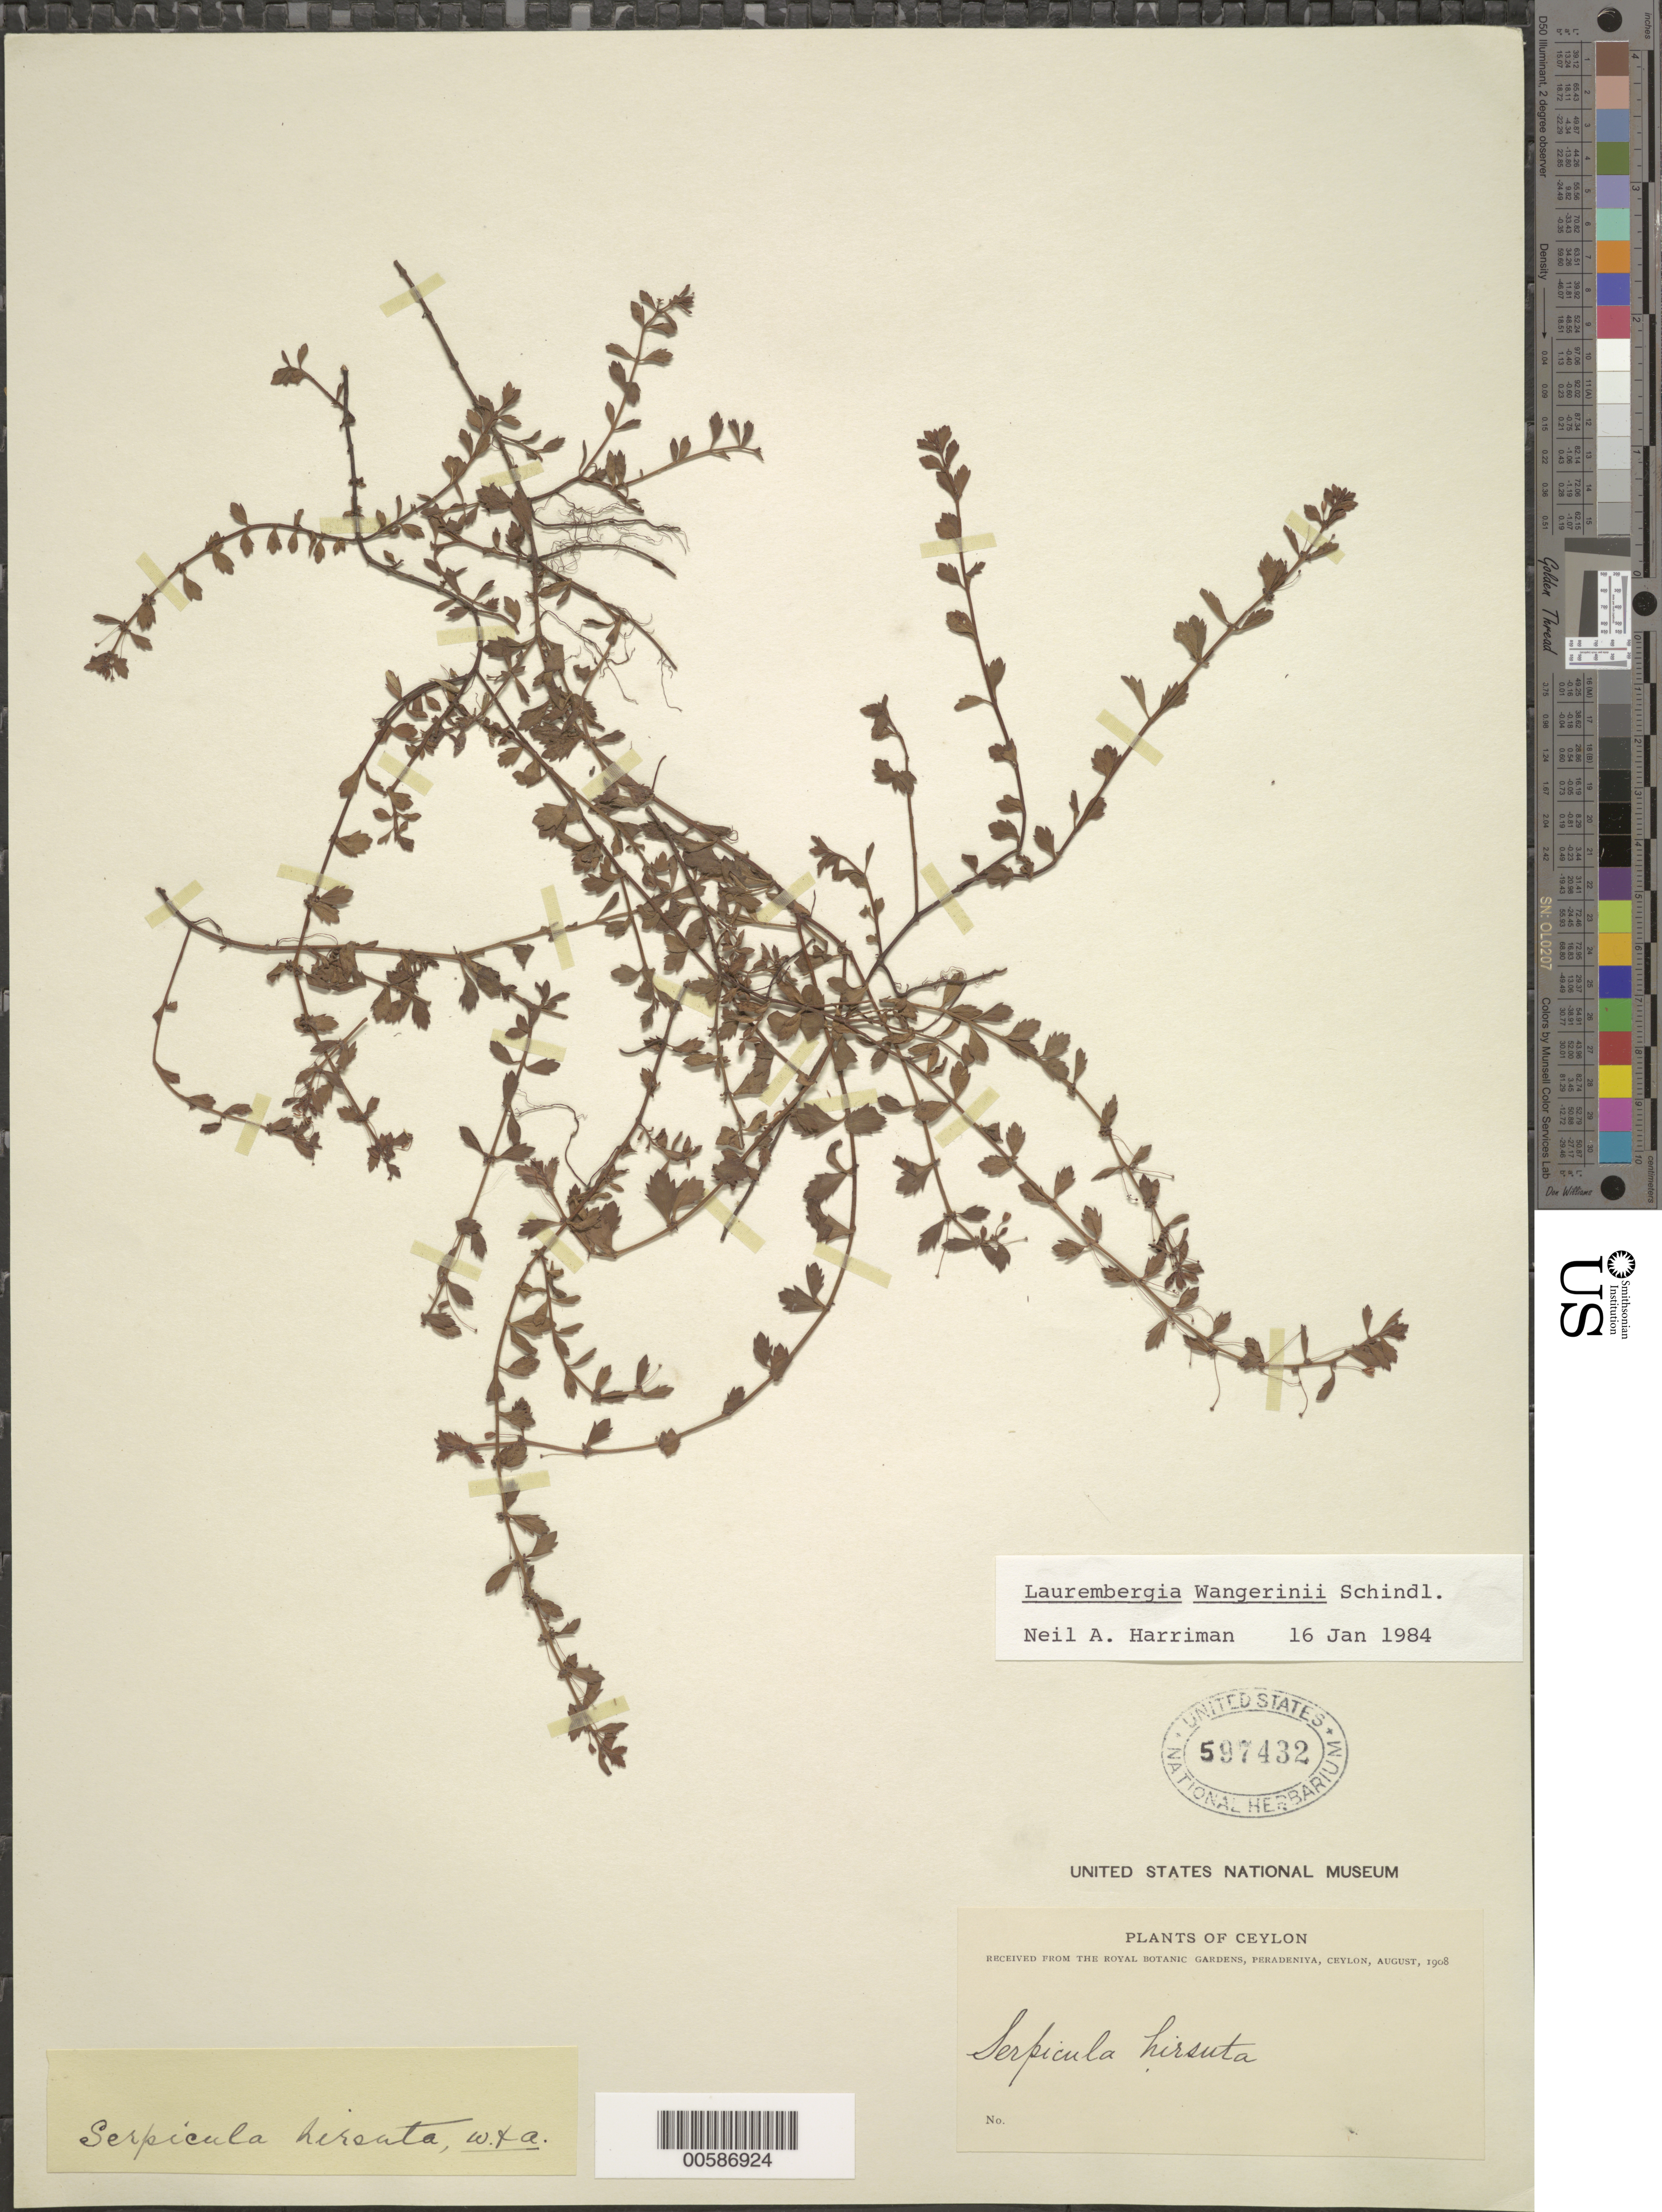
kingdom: Plantae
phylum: Tracheophyta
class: Magnoliopsida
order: Saxifragales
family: Haloragaceae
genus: Laurembergia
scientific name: Laurembergia wangerinii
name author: Schindl.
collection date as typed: Aug 1908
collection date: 1908-08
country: Sri Lanka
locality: Peradeniya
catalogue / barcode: US 597432